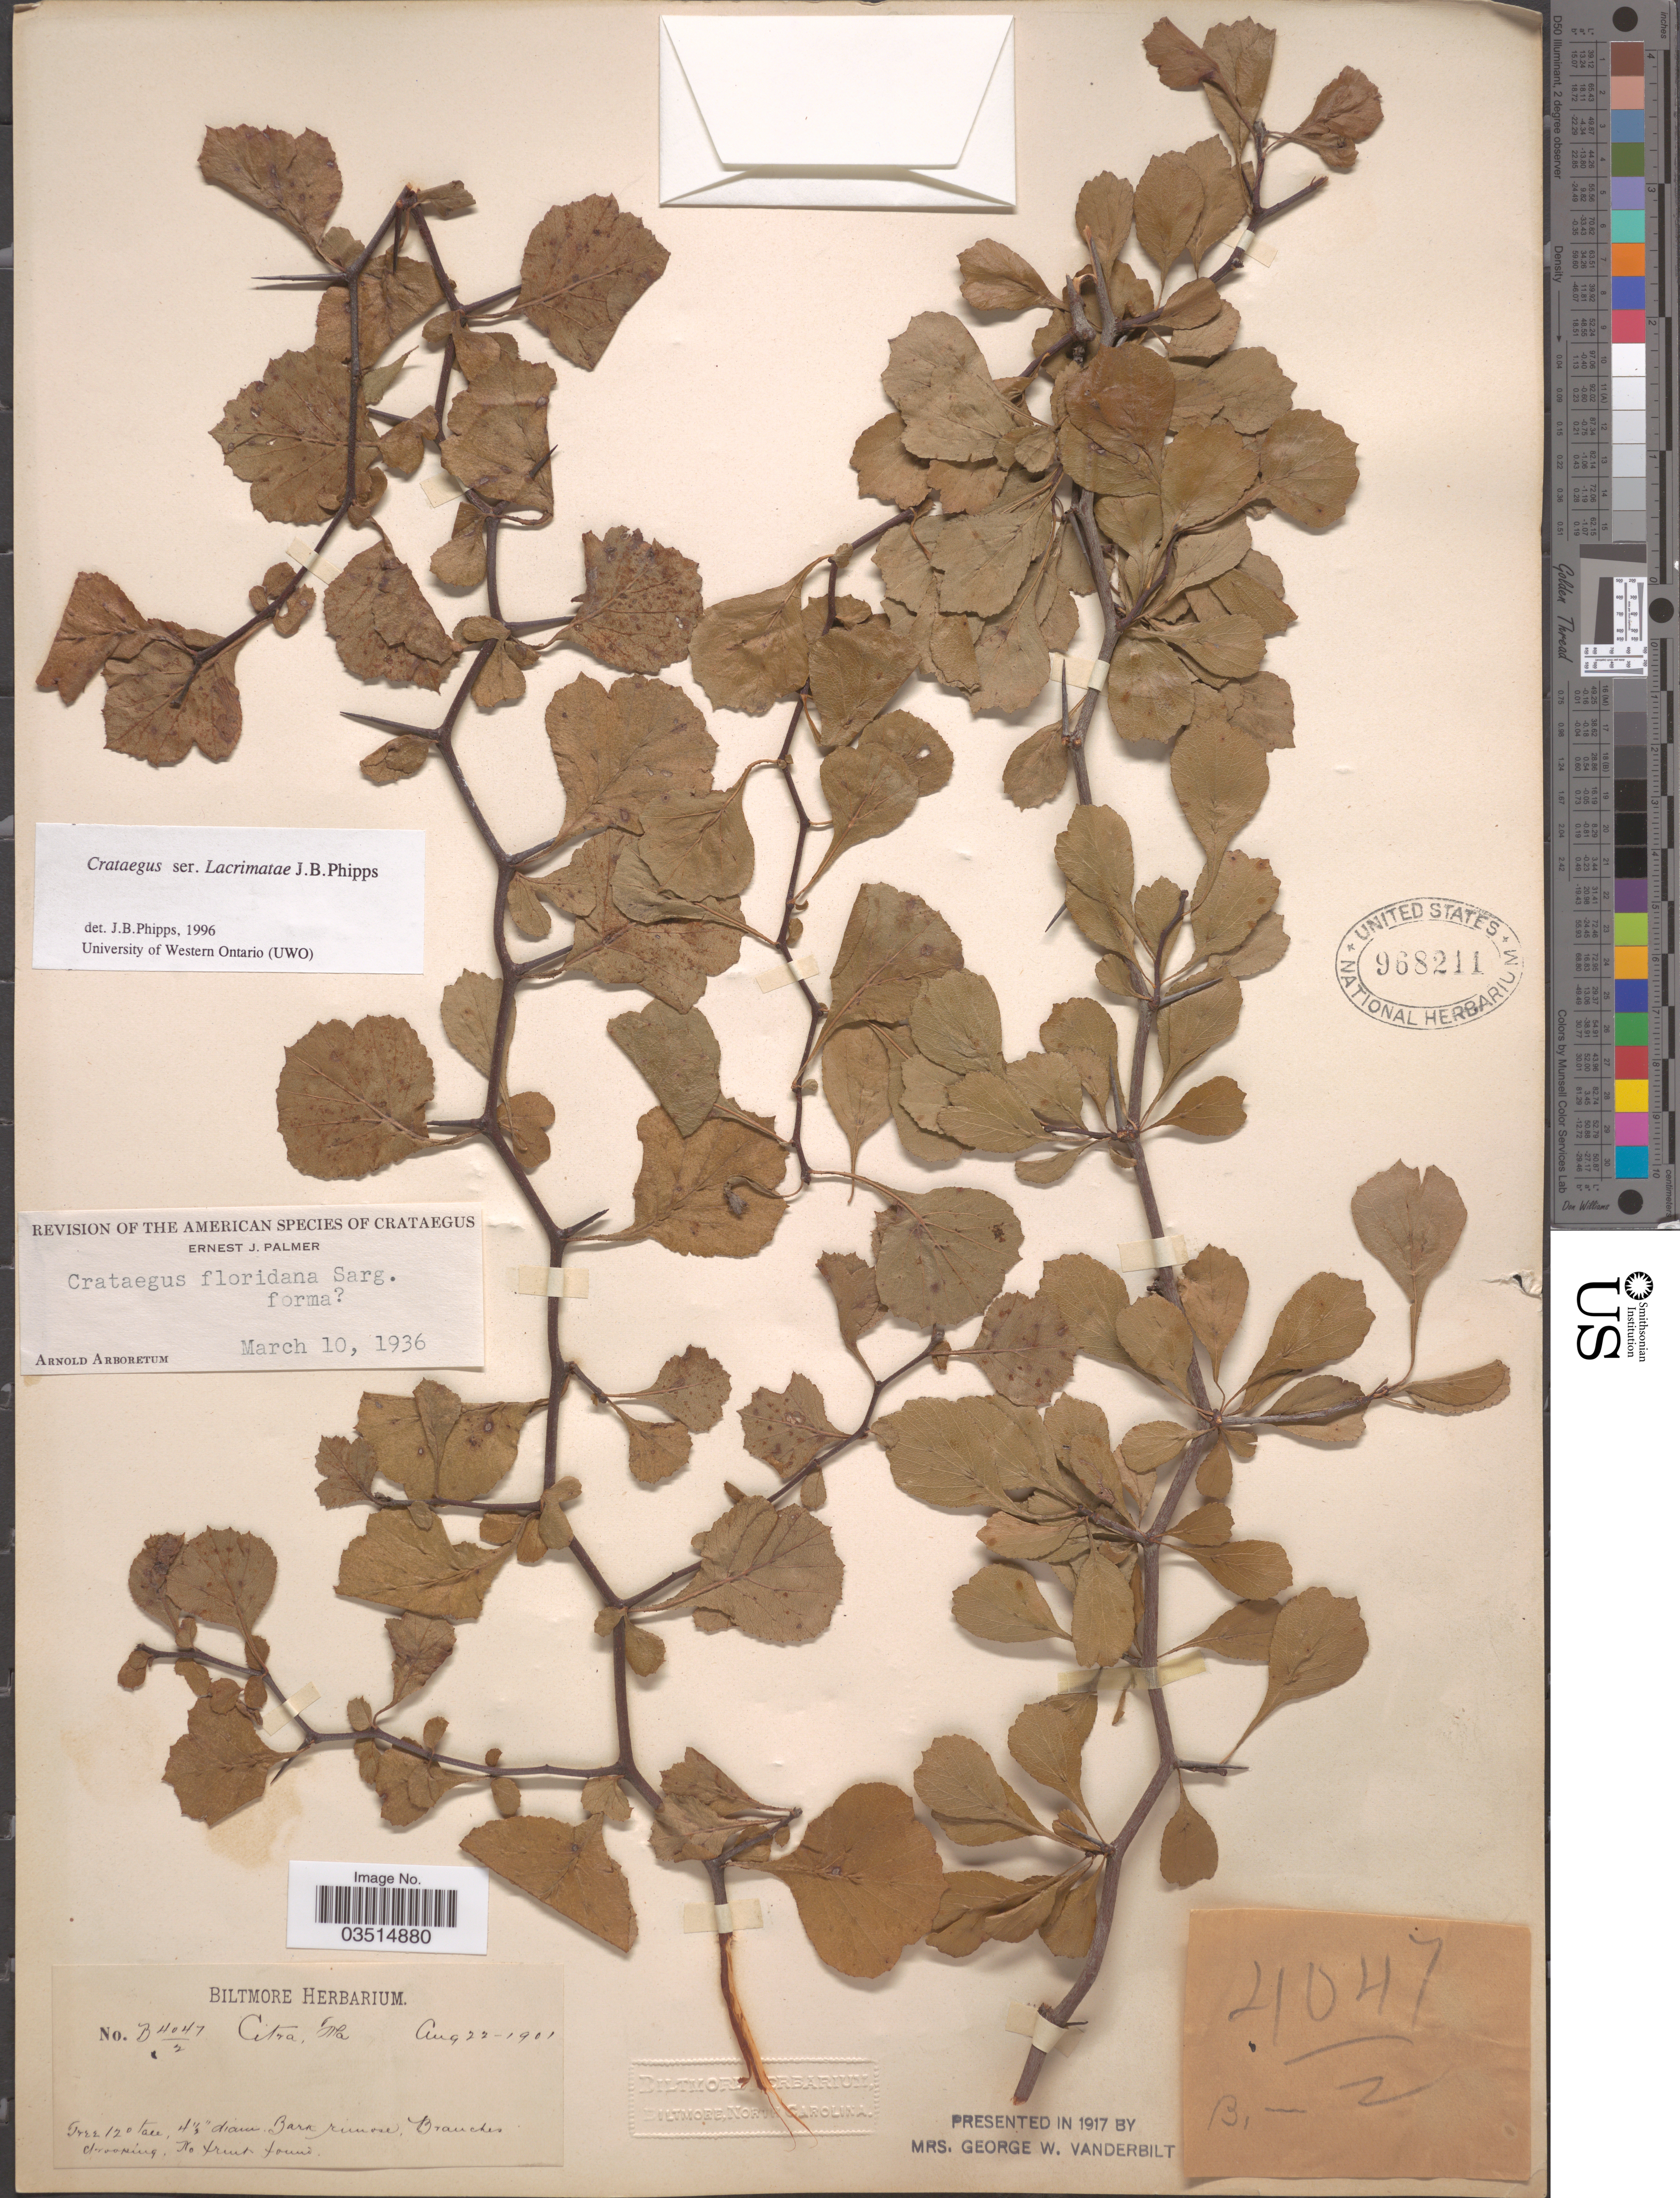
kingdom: Plantae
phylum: Tracheophyta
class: Magnoliopsida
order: Rosales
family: Rosaceae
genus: Crataegus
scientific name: Crataegus floridana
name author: Sarg.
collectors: ex herb. Biltmore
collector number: B4047/2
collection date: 1901-08-22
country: United States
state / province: Florida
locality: Citra.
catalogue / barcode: US 968211